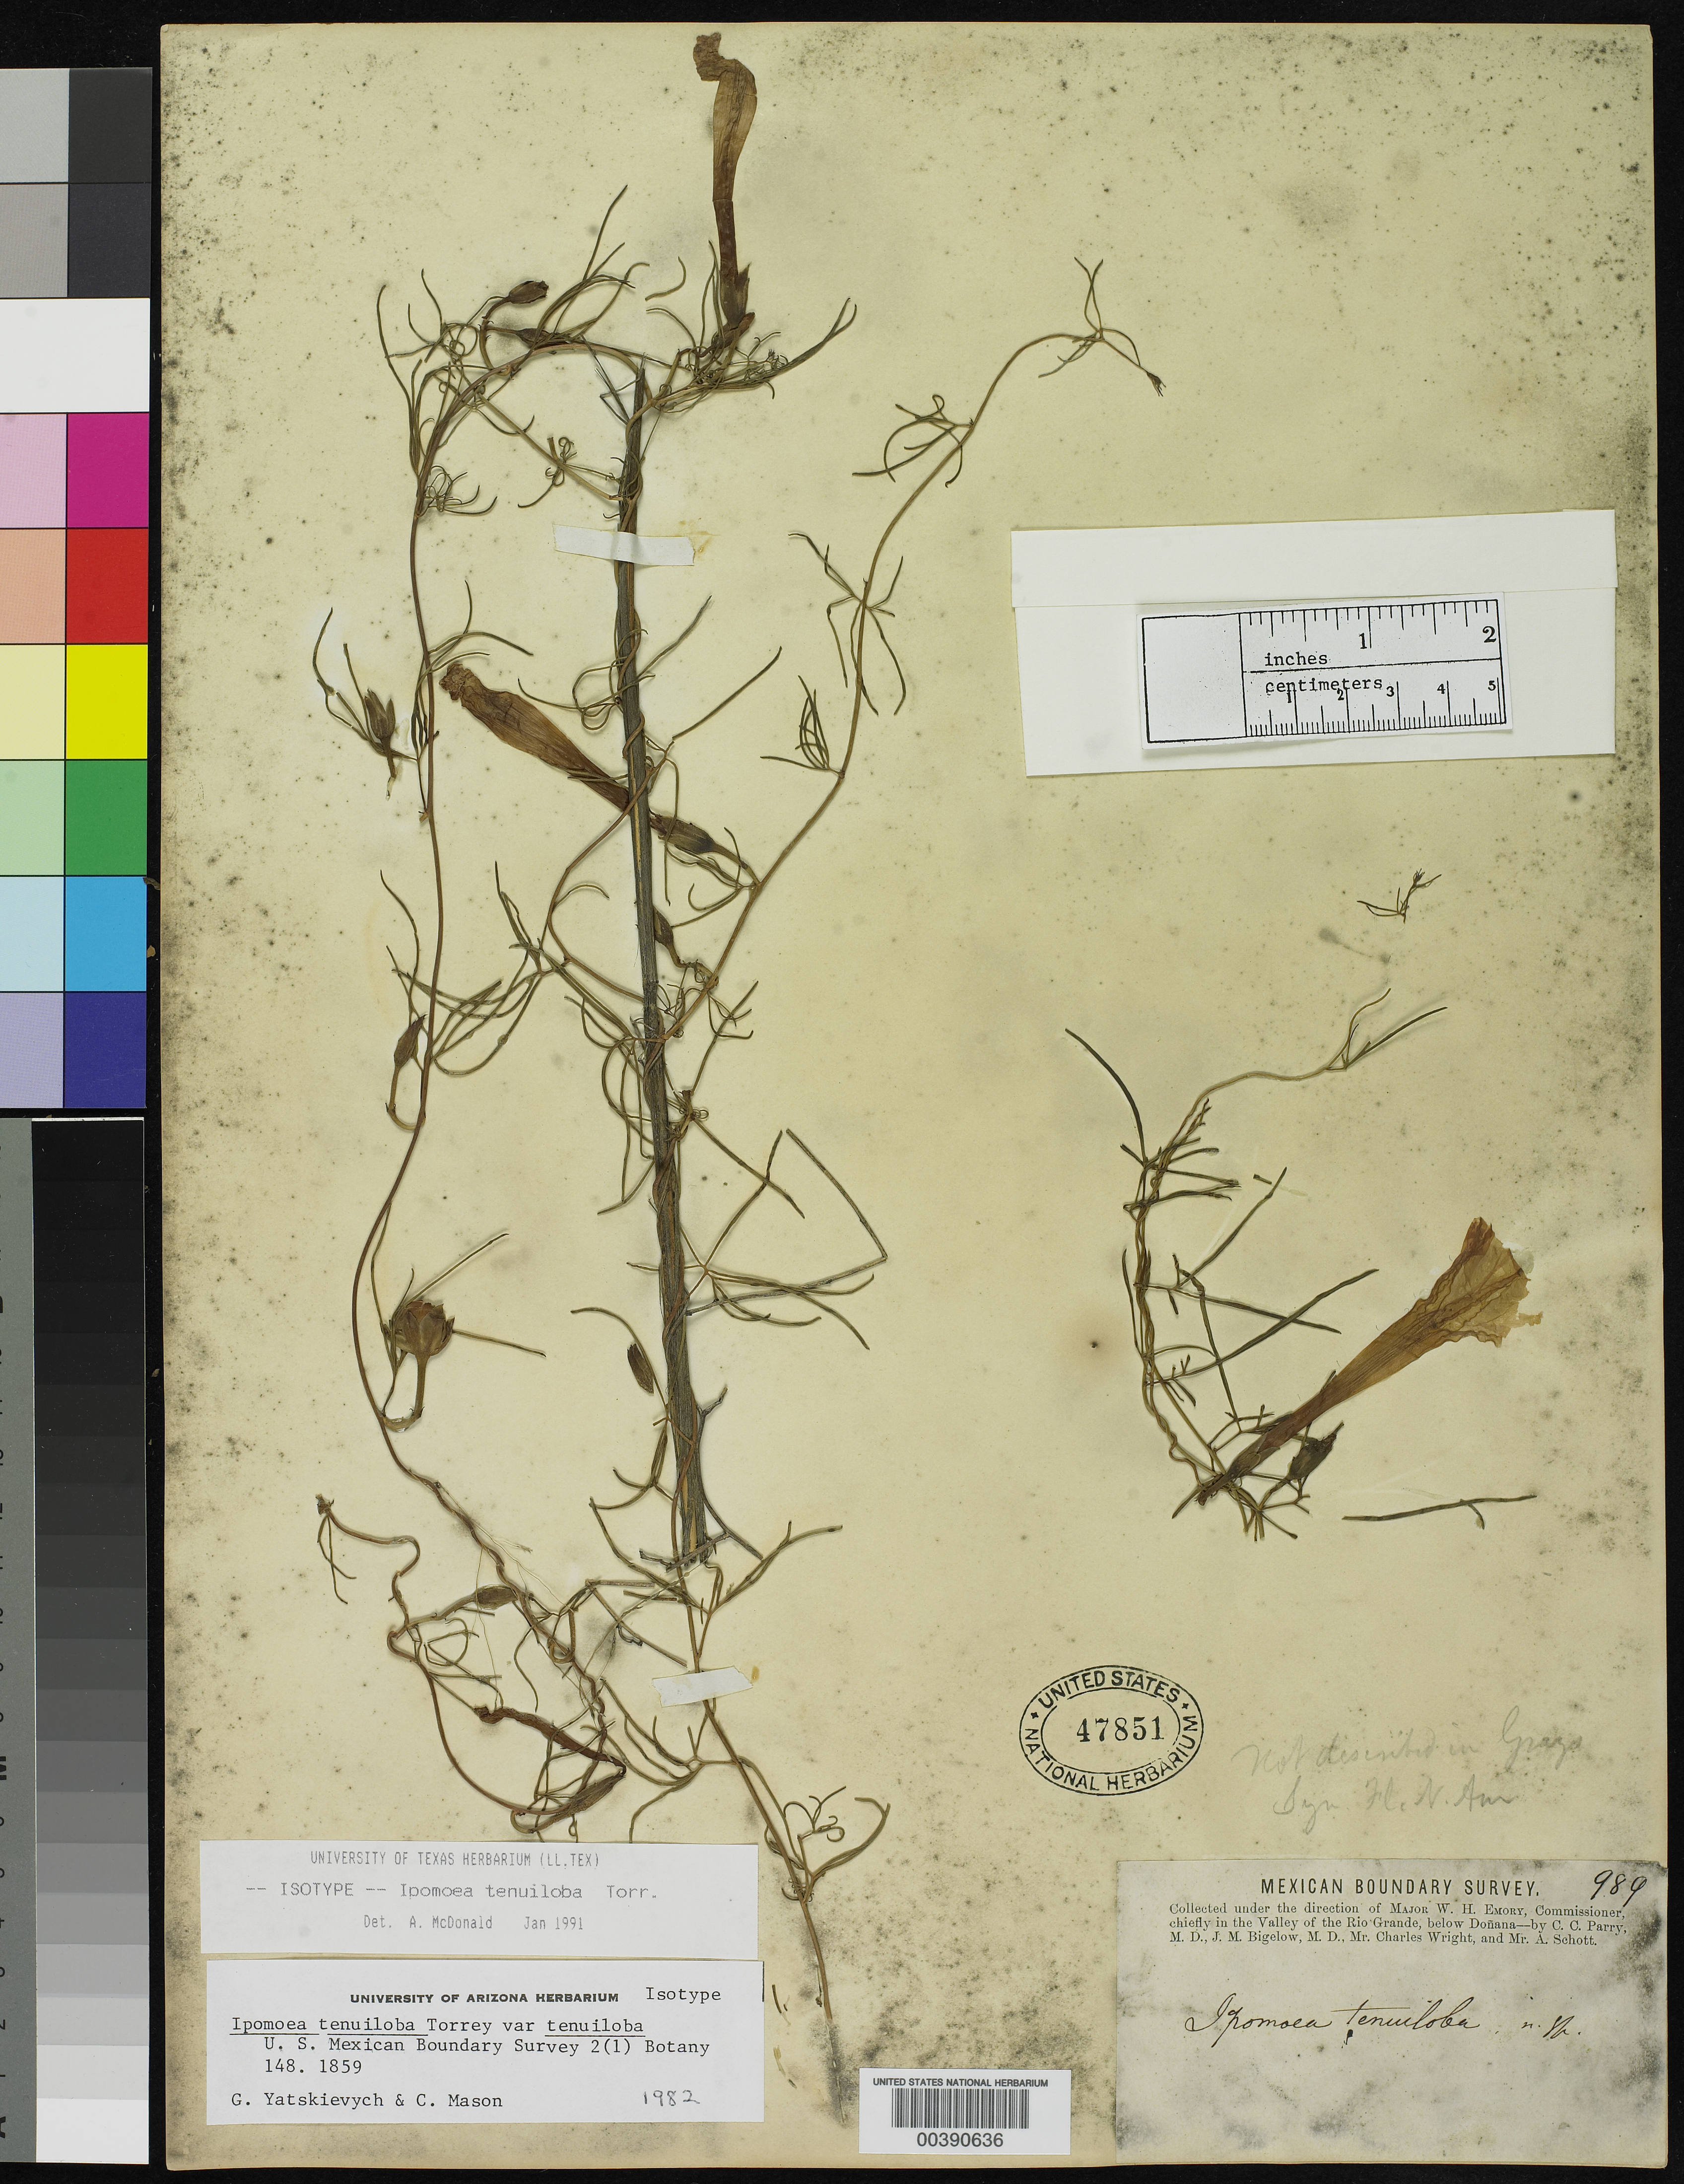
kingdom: Plantae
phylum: Tracheophyta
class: Magnoliopsida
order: Solanales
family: Convolvulaceae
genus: Ipomoea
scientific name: Ipomoea tenuiloba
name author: Torr. in Emory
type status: Isotype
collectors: J. M. Bigelow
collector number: Mex. Bound. Surv. 989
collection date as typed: Sep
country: United States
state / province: Texas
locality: Near Puerto de Paysano.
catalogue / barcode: US 47851